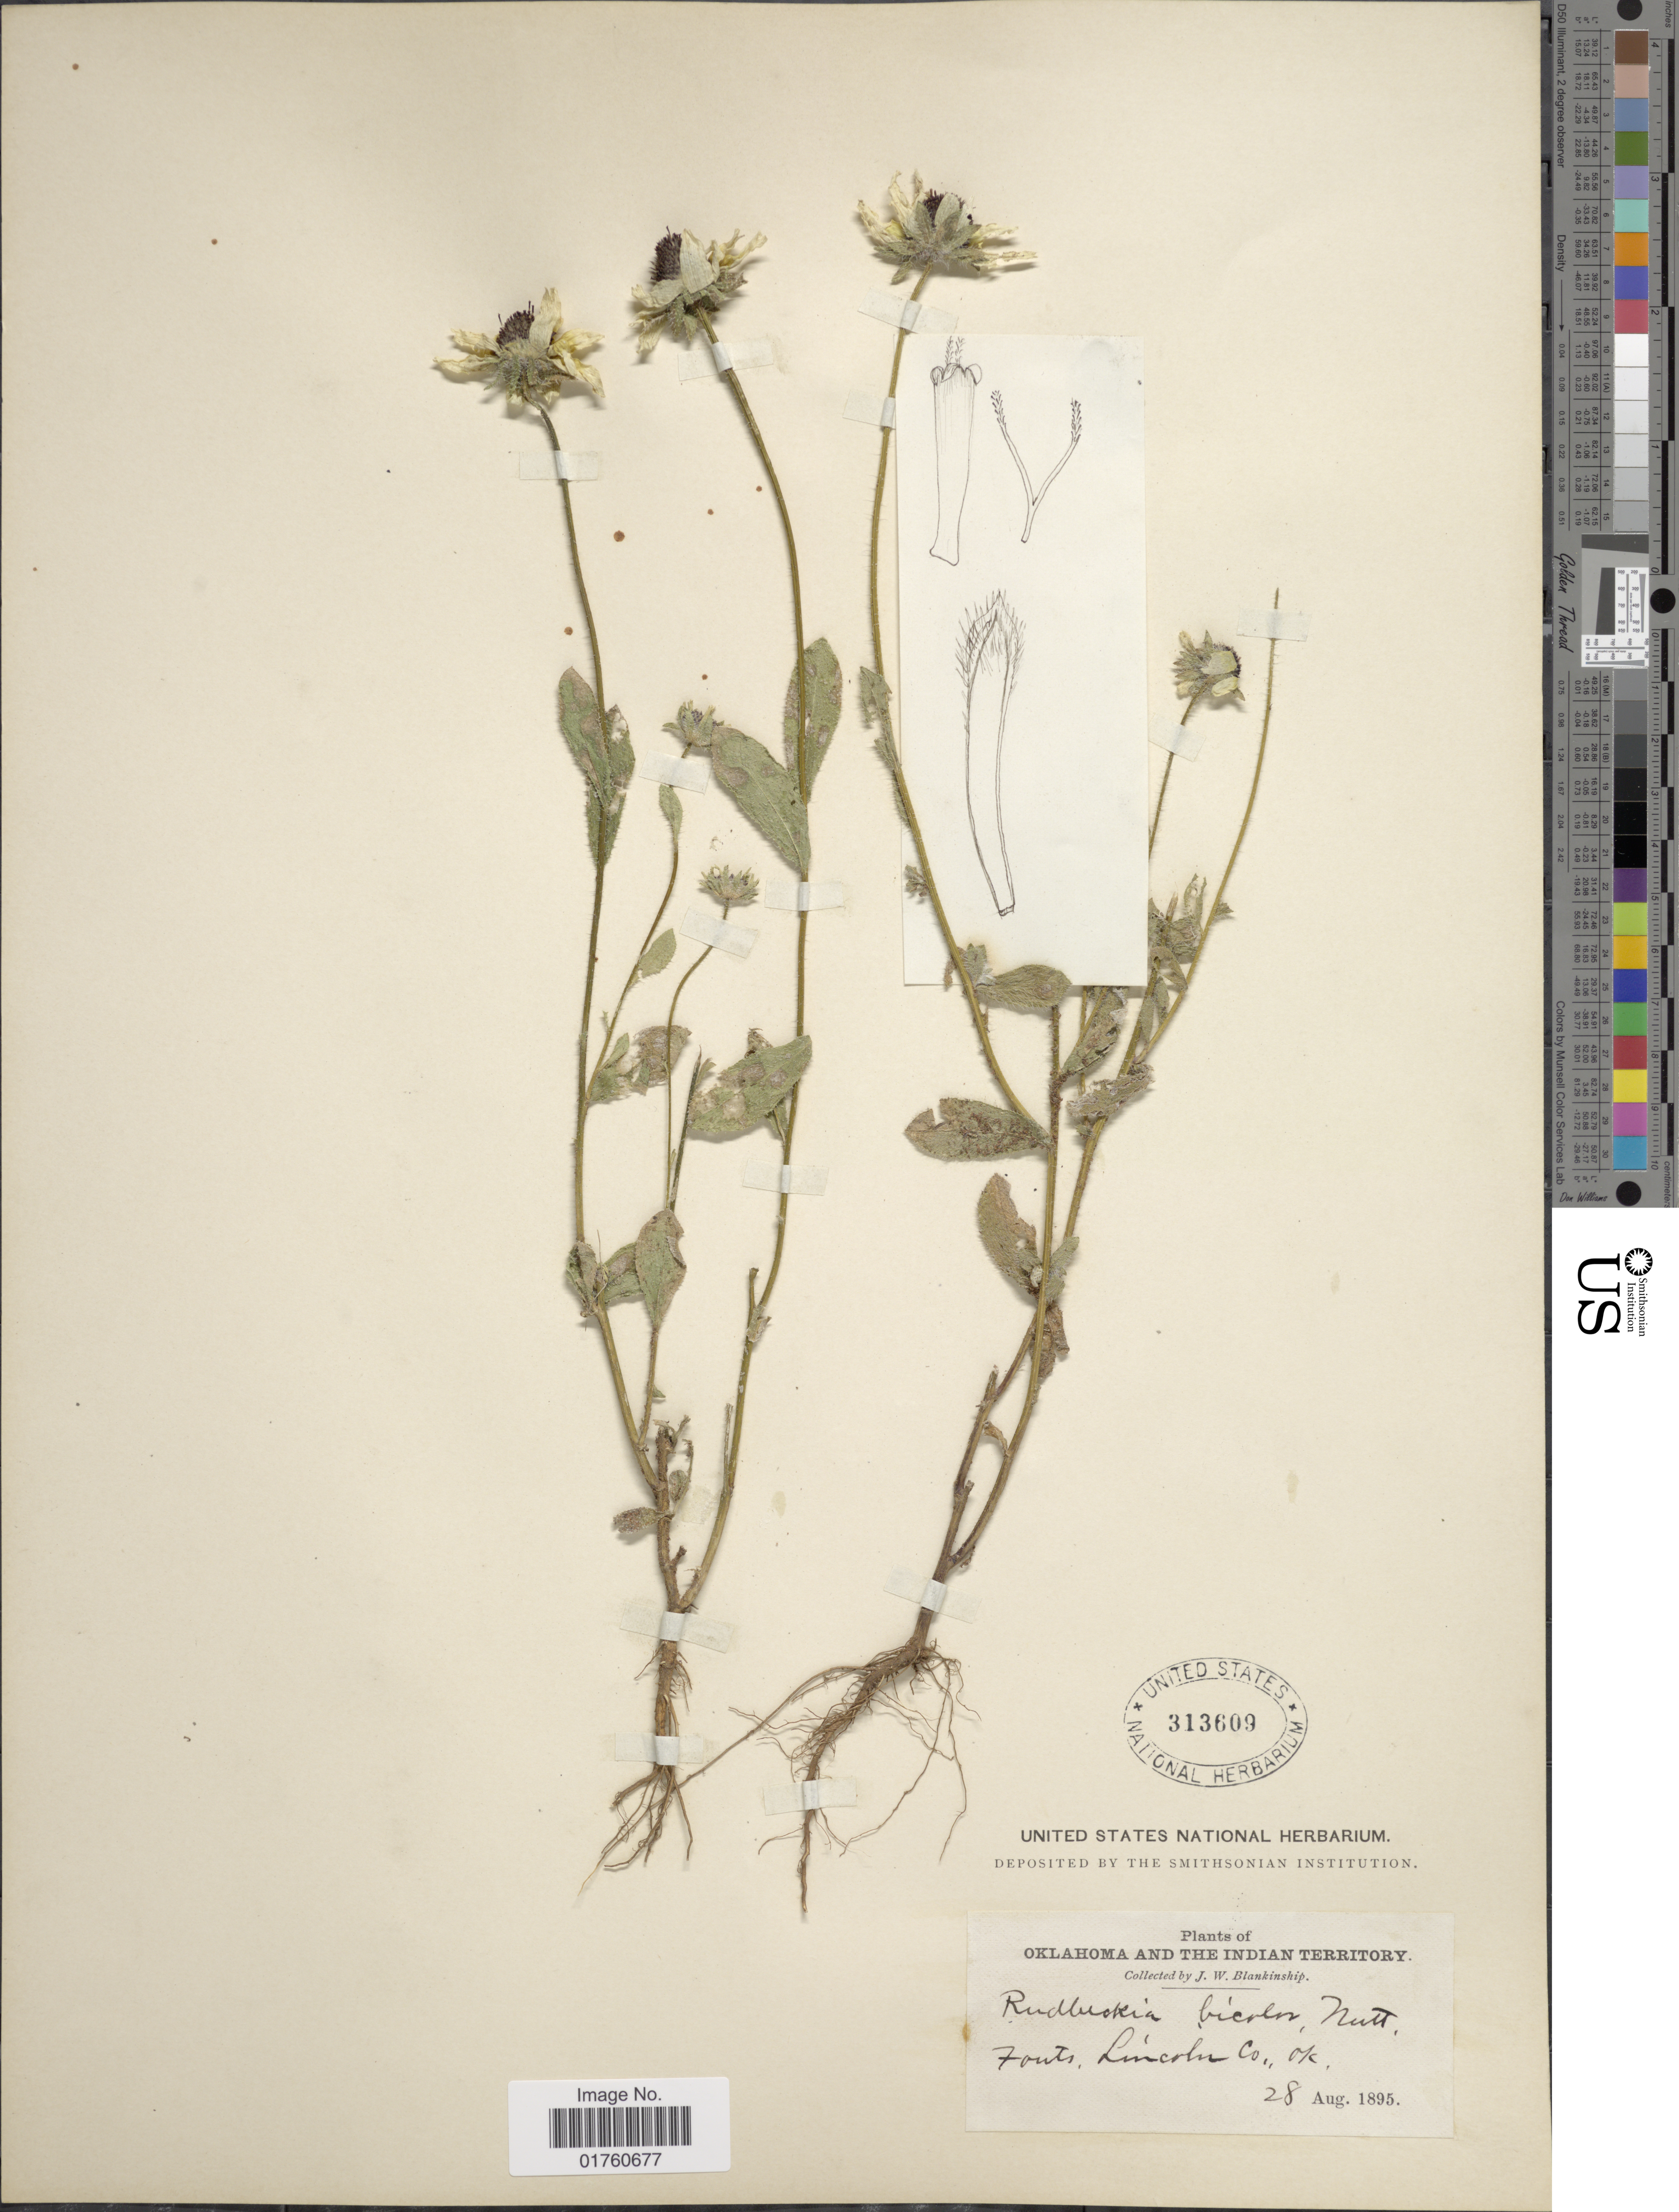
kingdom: Plantae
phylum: Tracheophyta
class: Magnoliopsida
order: Asterales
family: Asteraceae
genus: Rudbeckia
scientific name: Rudbeckia bicolor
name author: Nutt.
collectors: J. W. Blankinship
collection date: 1895-08-28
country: United States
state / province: Oklahoma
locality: Oklahoma and the Indian Territory, Fonts, Lincoln Co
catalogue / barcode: US 313609